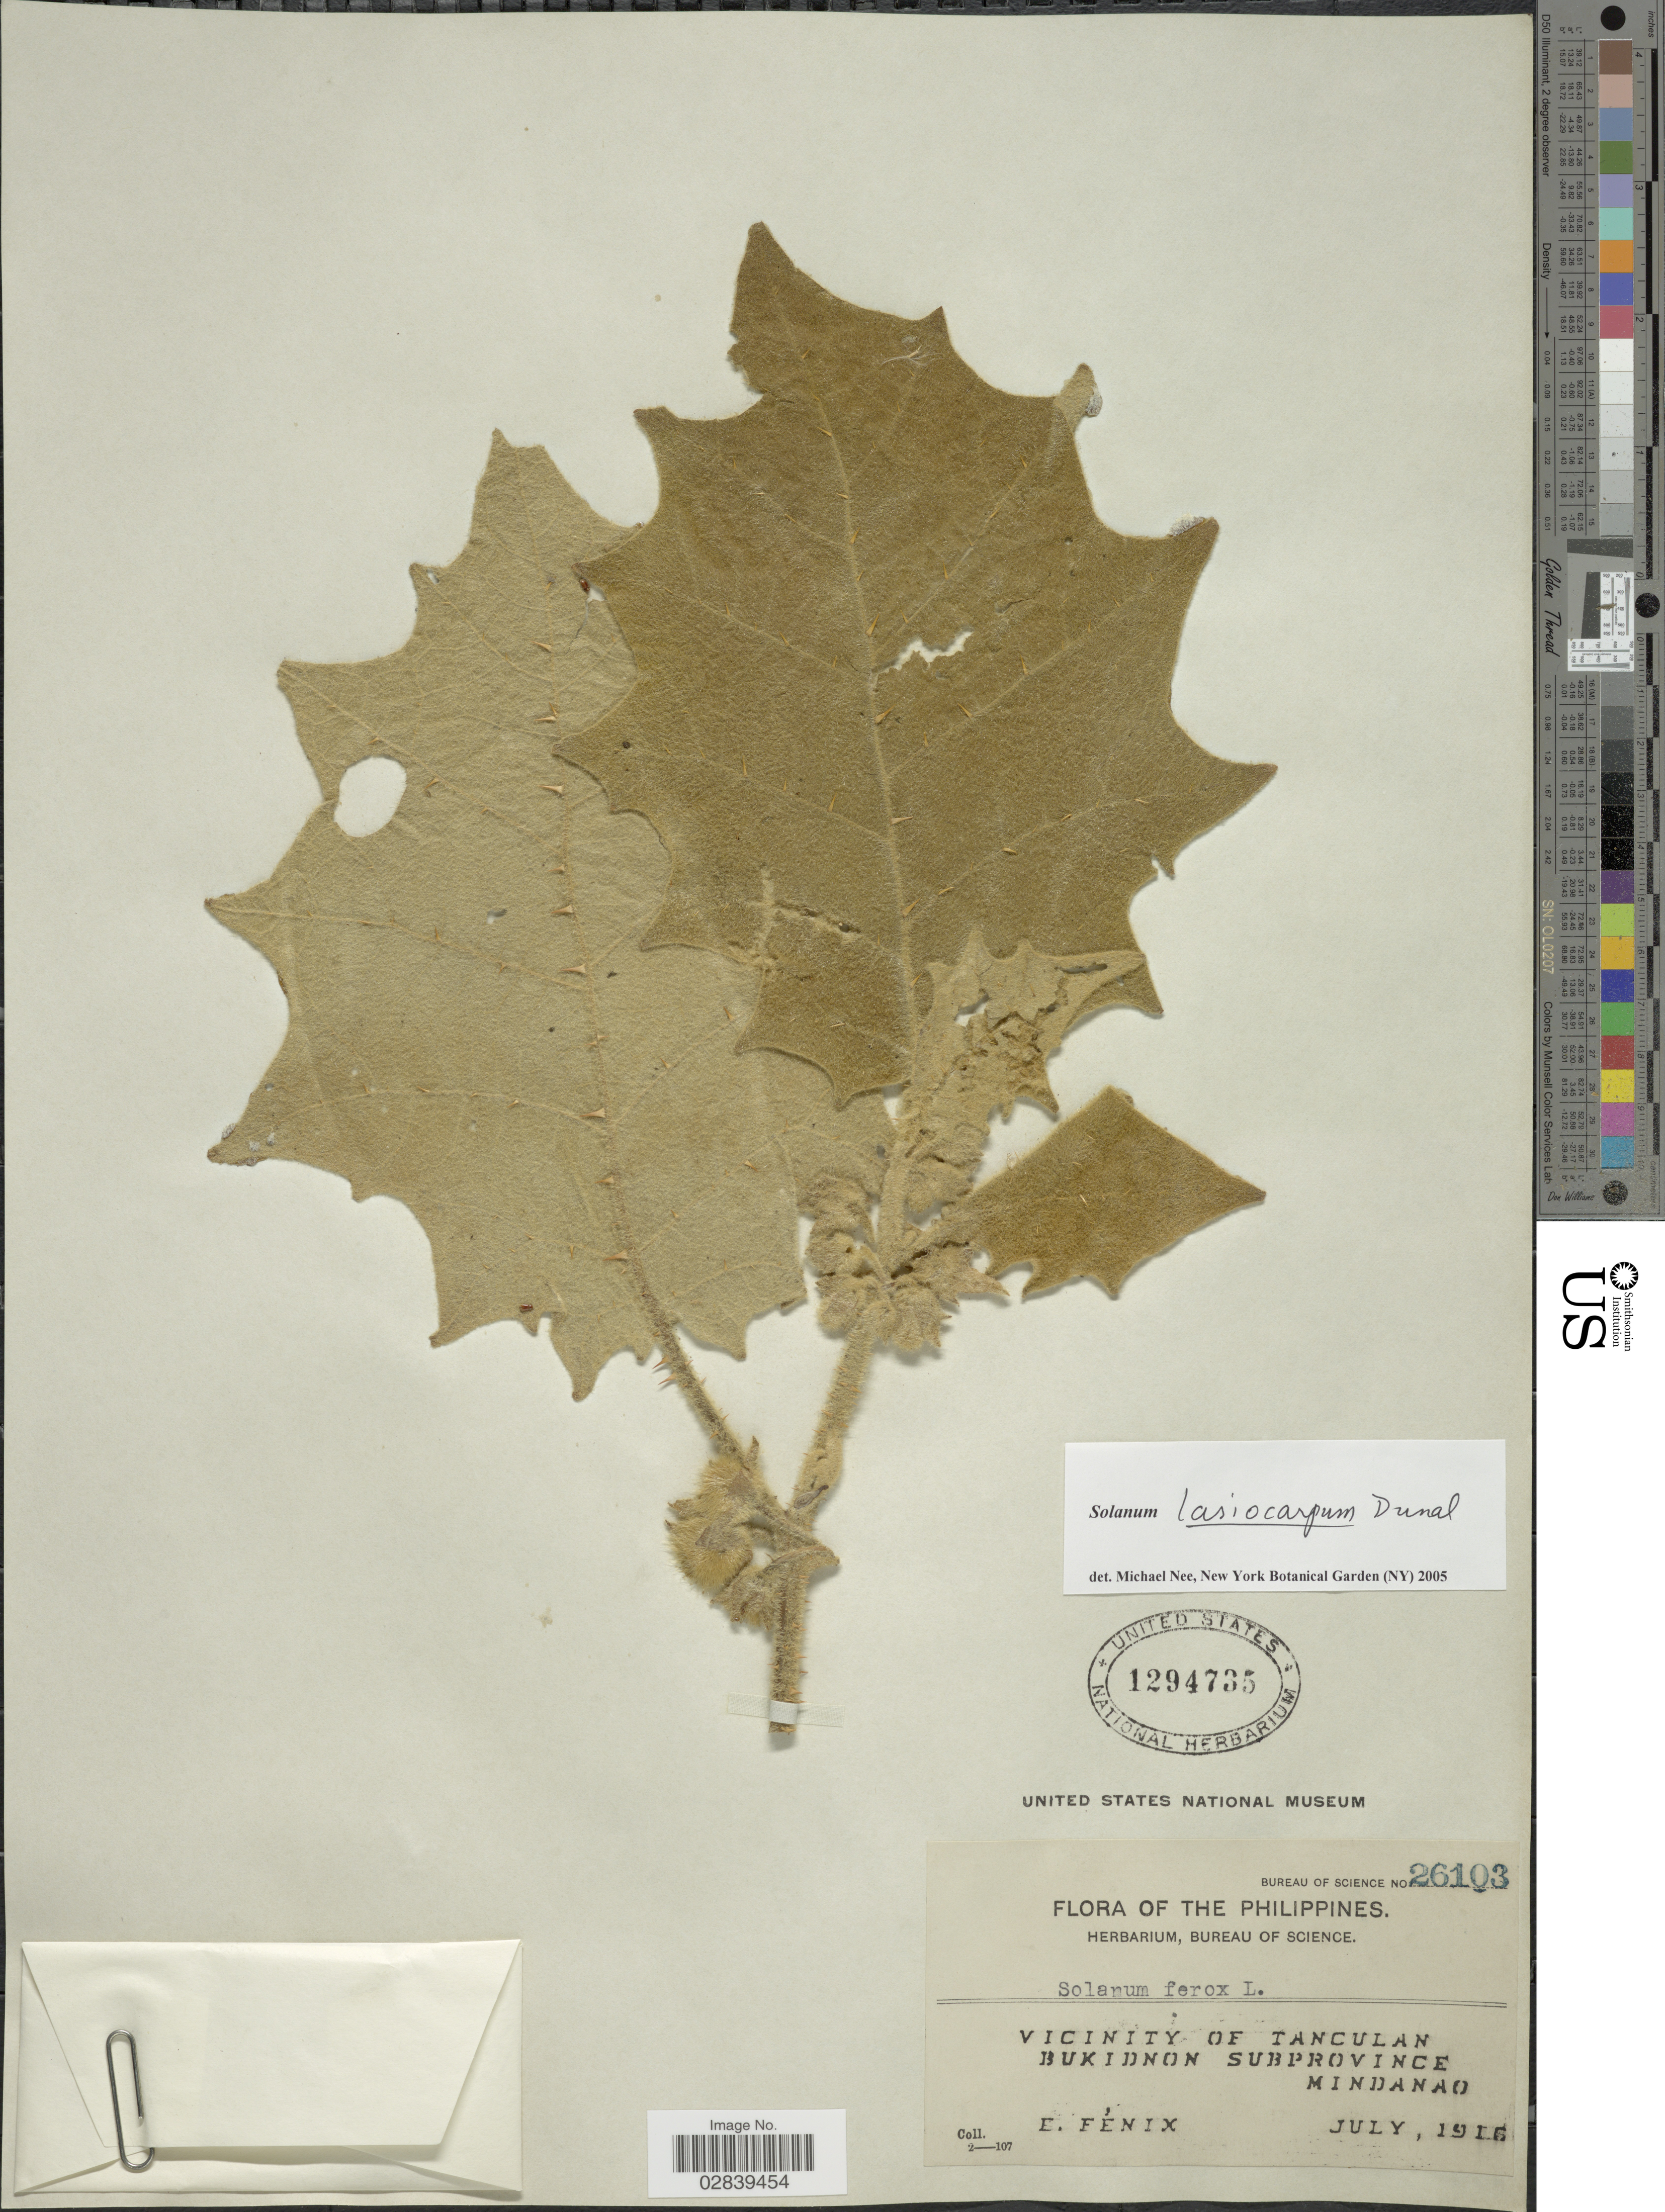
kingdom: Plantae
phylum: Tracheophyta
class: Magnoliopsida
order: Solanales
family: Solanaceae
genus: Solanum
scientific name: Solanum lasiocarpum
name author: Dunal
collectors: E. Fénix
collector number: Bureau of Science 26103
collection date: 1916-07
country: Philippines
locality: Vicinity of Tanculan, Bukidnon Subprovince, Mindanao.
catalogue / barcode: US 1294735